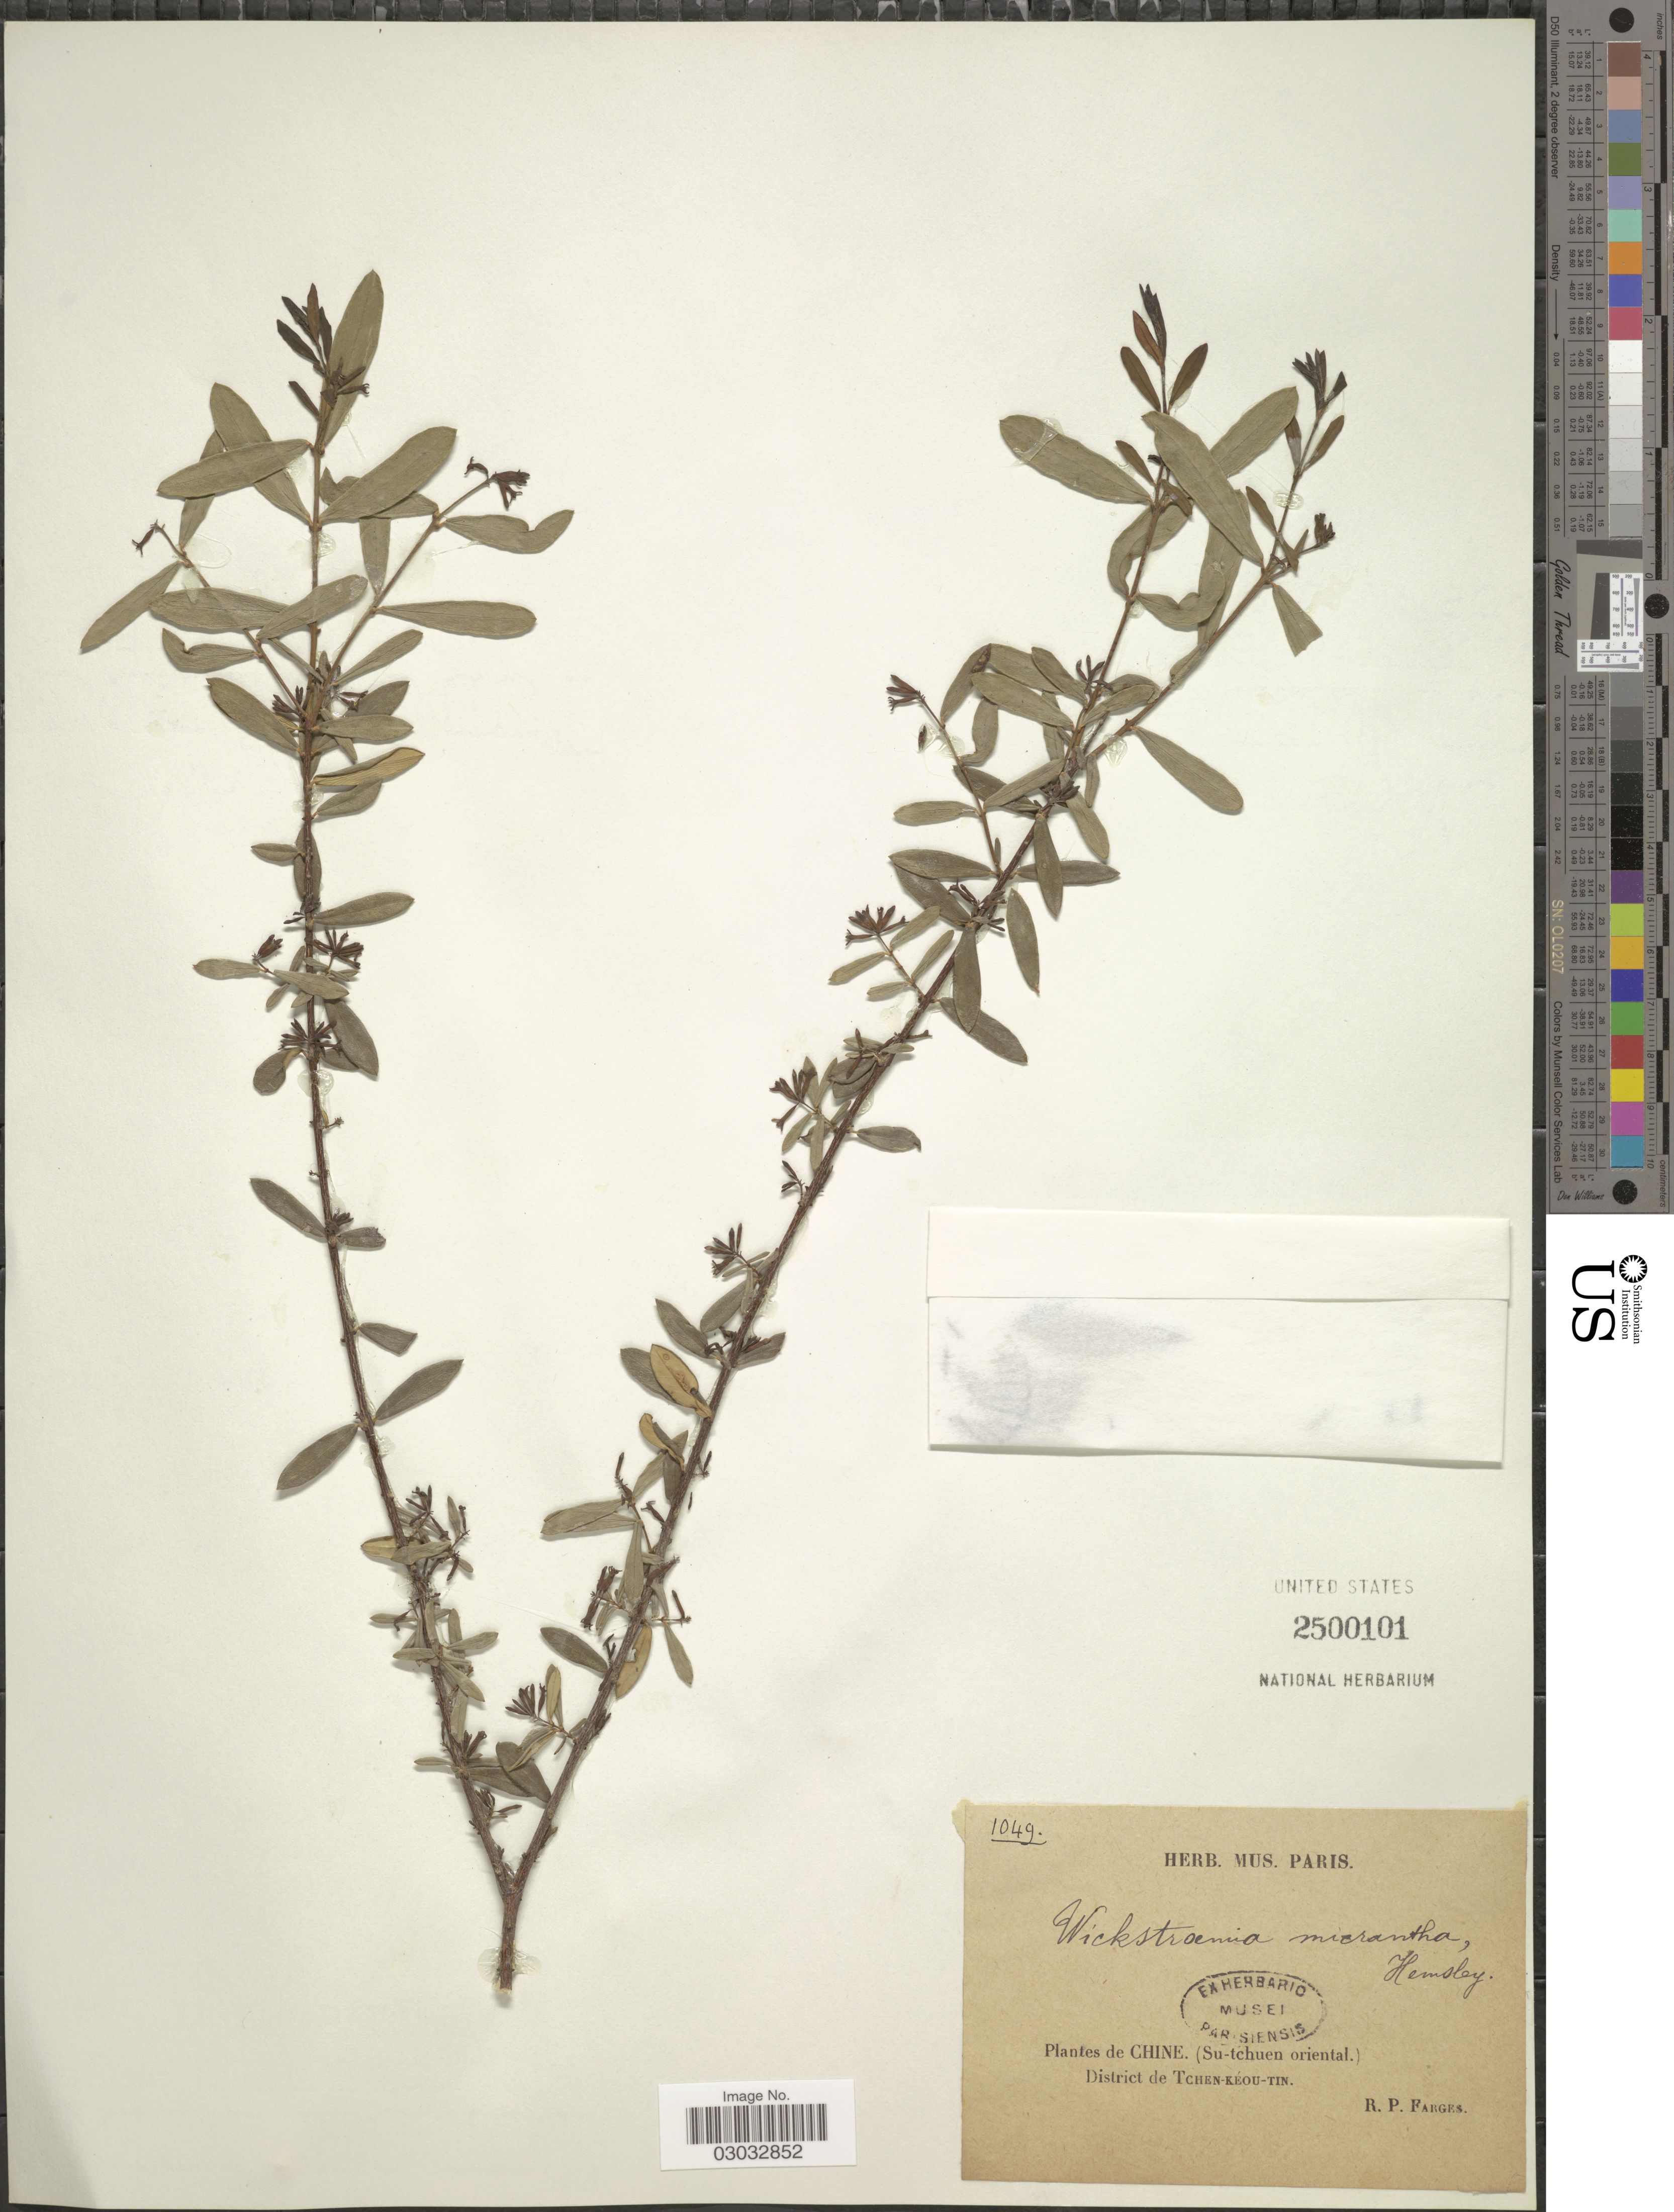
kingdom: Plantae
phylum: Tracheophyta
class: Magnoliopsida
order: Malvales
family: Thymelaeaceae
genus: Wikstroemia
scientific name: Wikstroemia micrantha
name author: Hemsl.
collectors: R. Farges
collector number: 1049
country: China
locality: Chine (Su-tchuen oriental) District de Tchen-Kéou-Tin.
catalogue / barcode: US 2500101